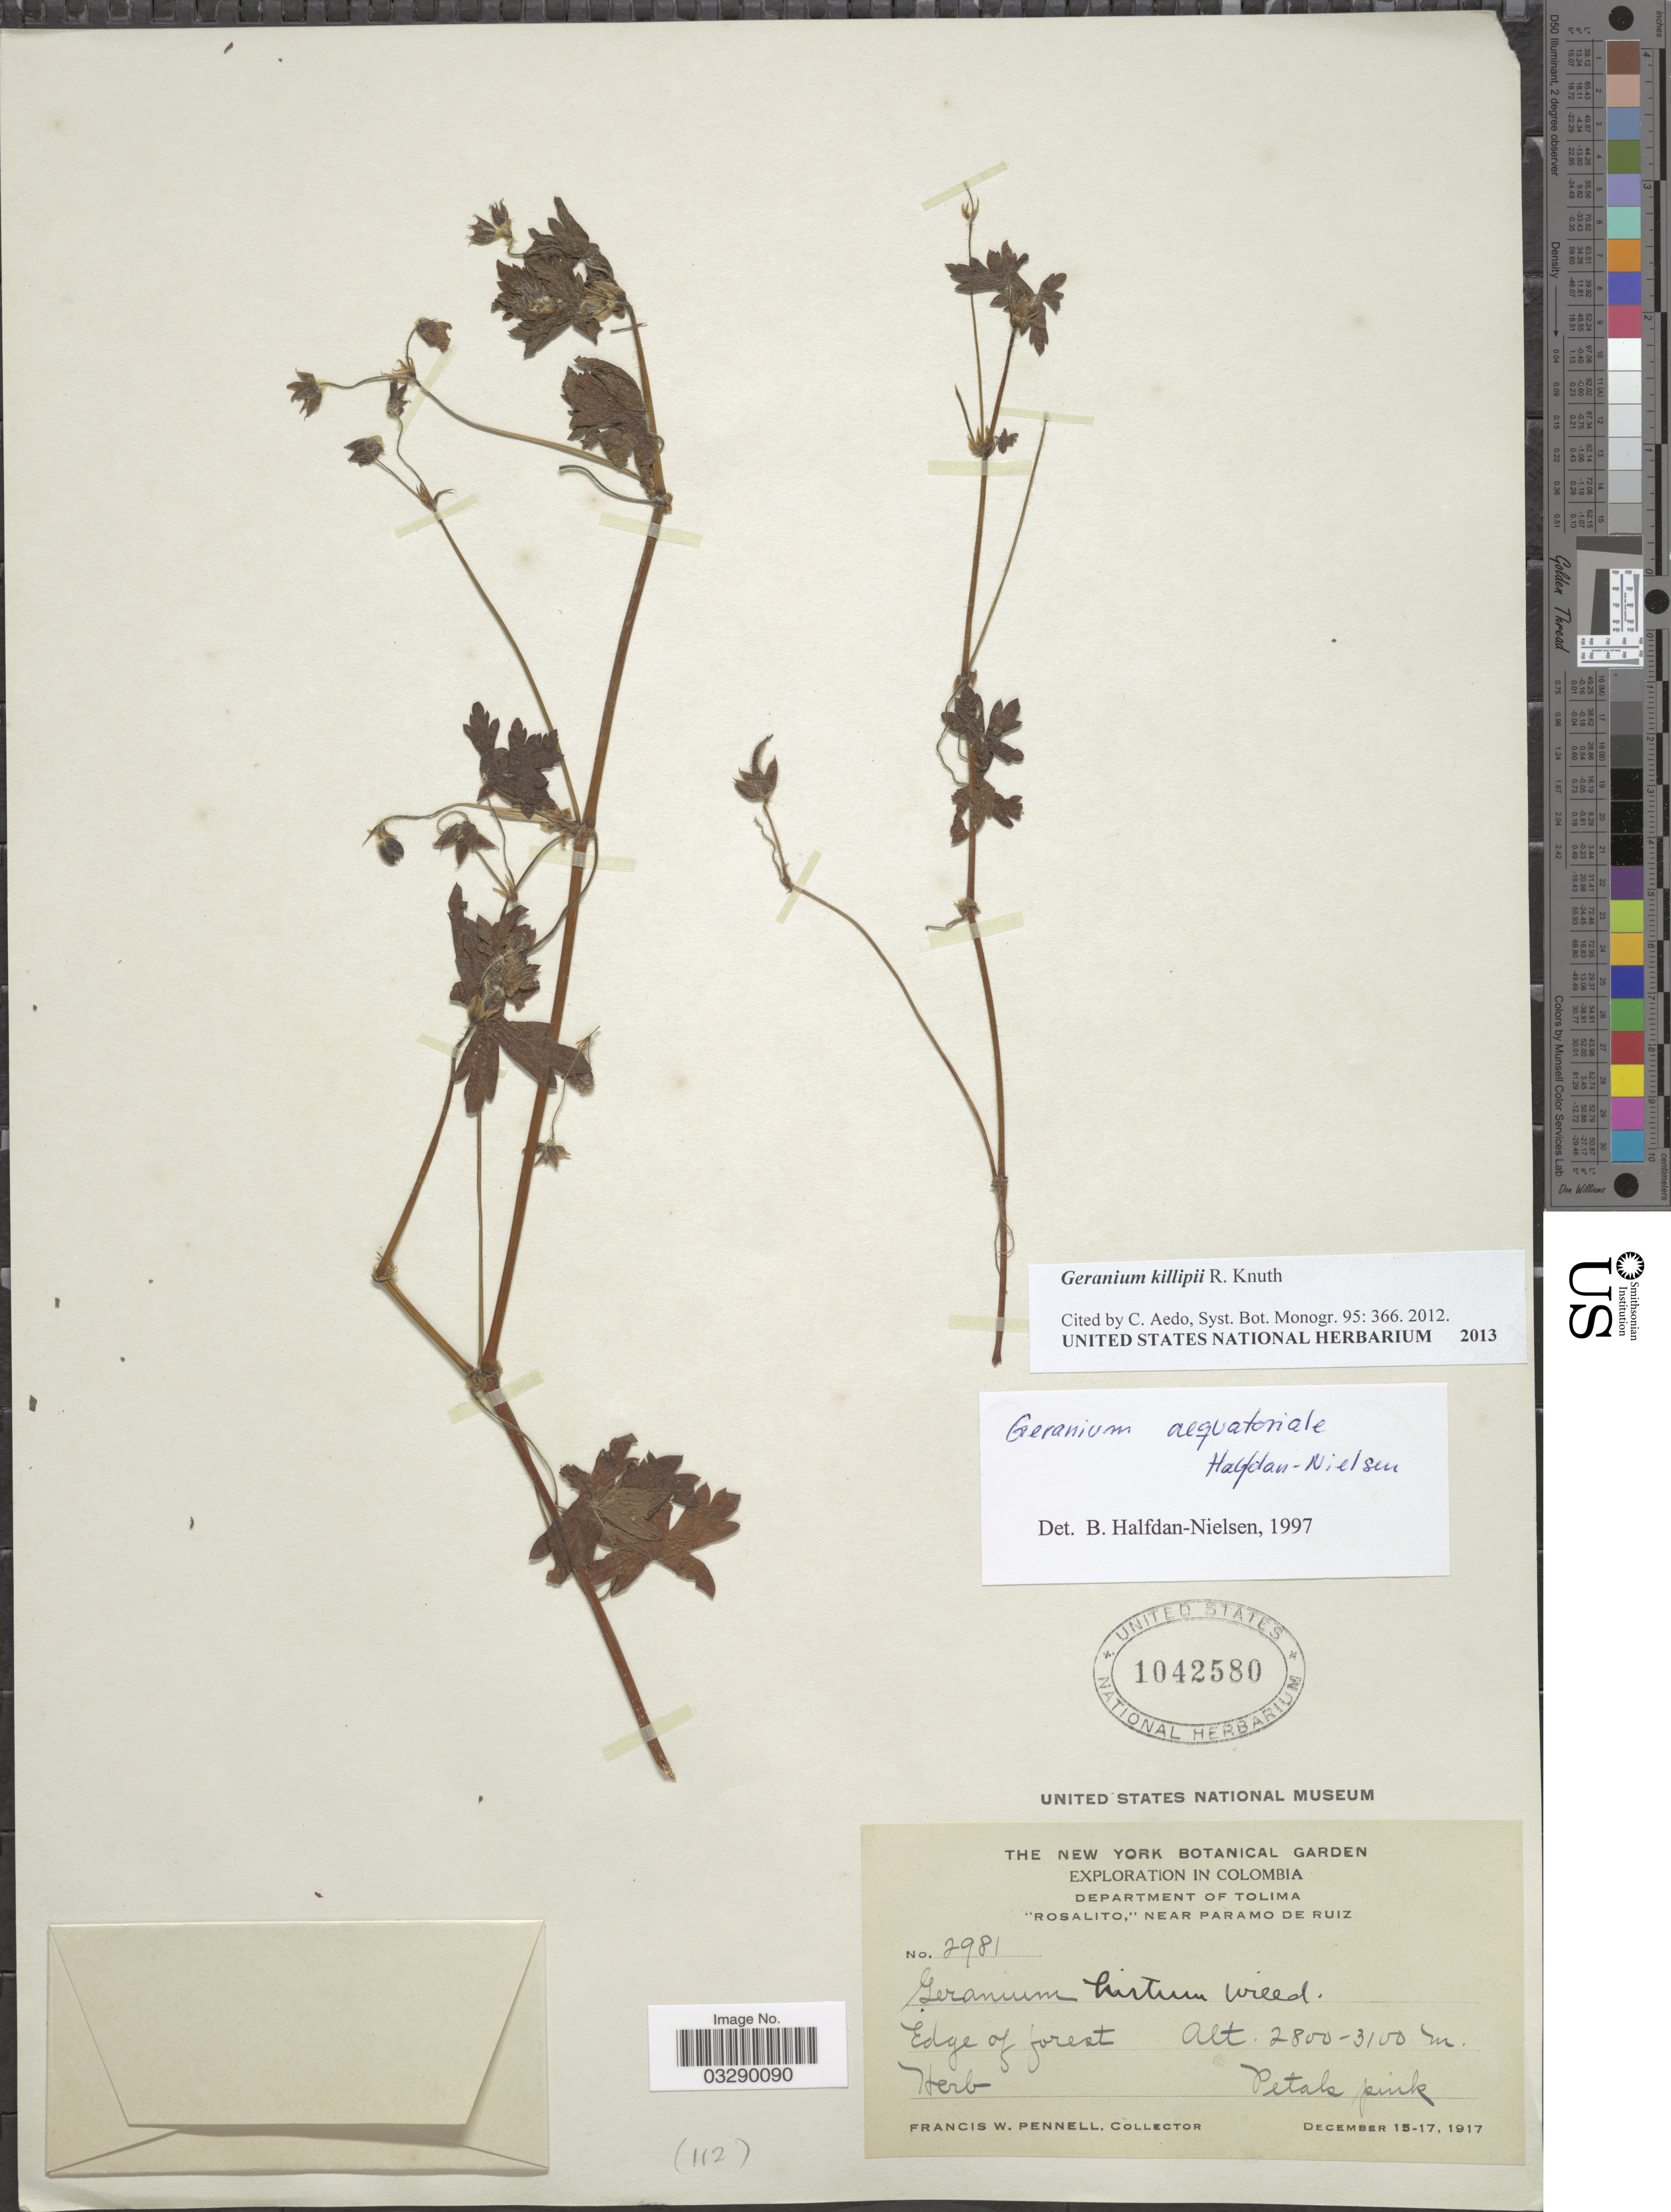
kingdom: Plantae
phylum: Tracheophyta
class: Magnoliopsida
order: Geraniales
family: Geraniaceae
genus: Geranium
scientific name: Geranium killipii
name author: R. Knuth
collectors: F. W. Pennell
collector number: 2981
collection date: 1917-12-15/1917-12-17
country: Colombia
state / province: Tolima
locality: Department of Tolima. "Rosalito," near Paramo de Ruiz.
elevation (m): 2800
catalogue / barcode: US 1042580